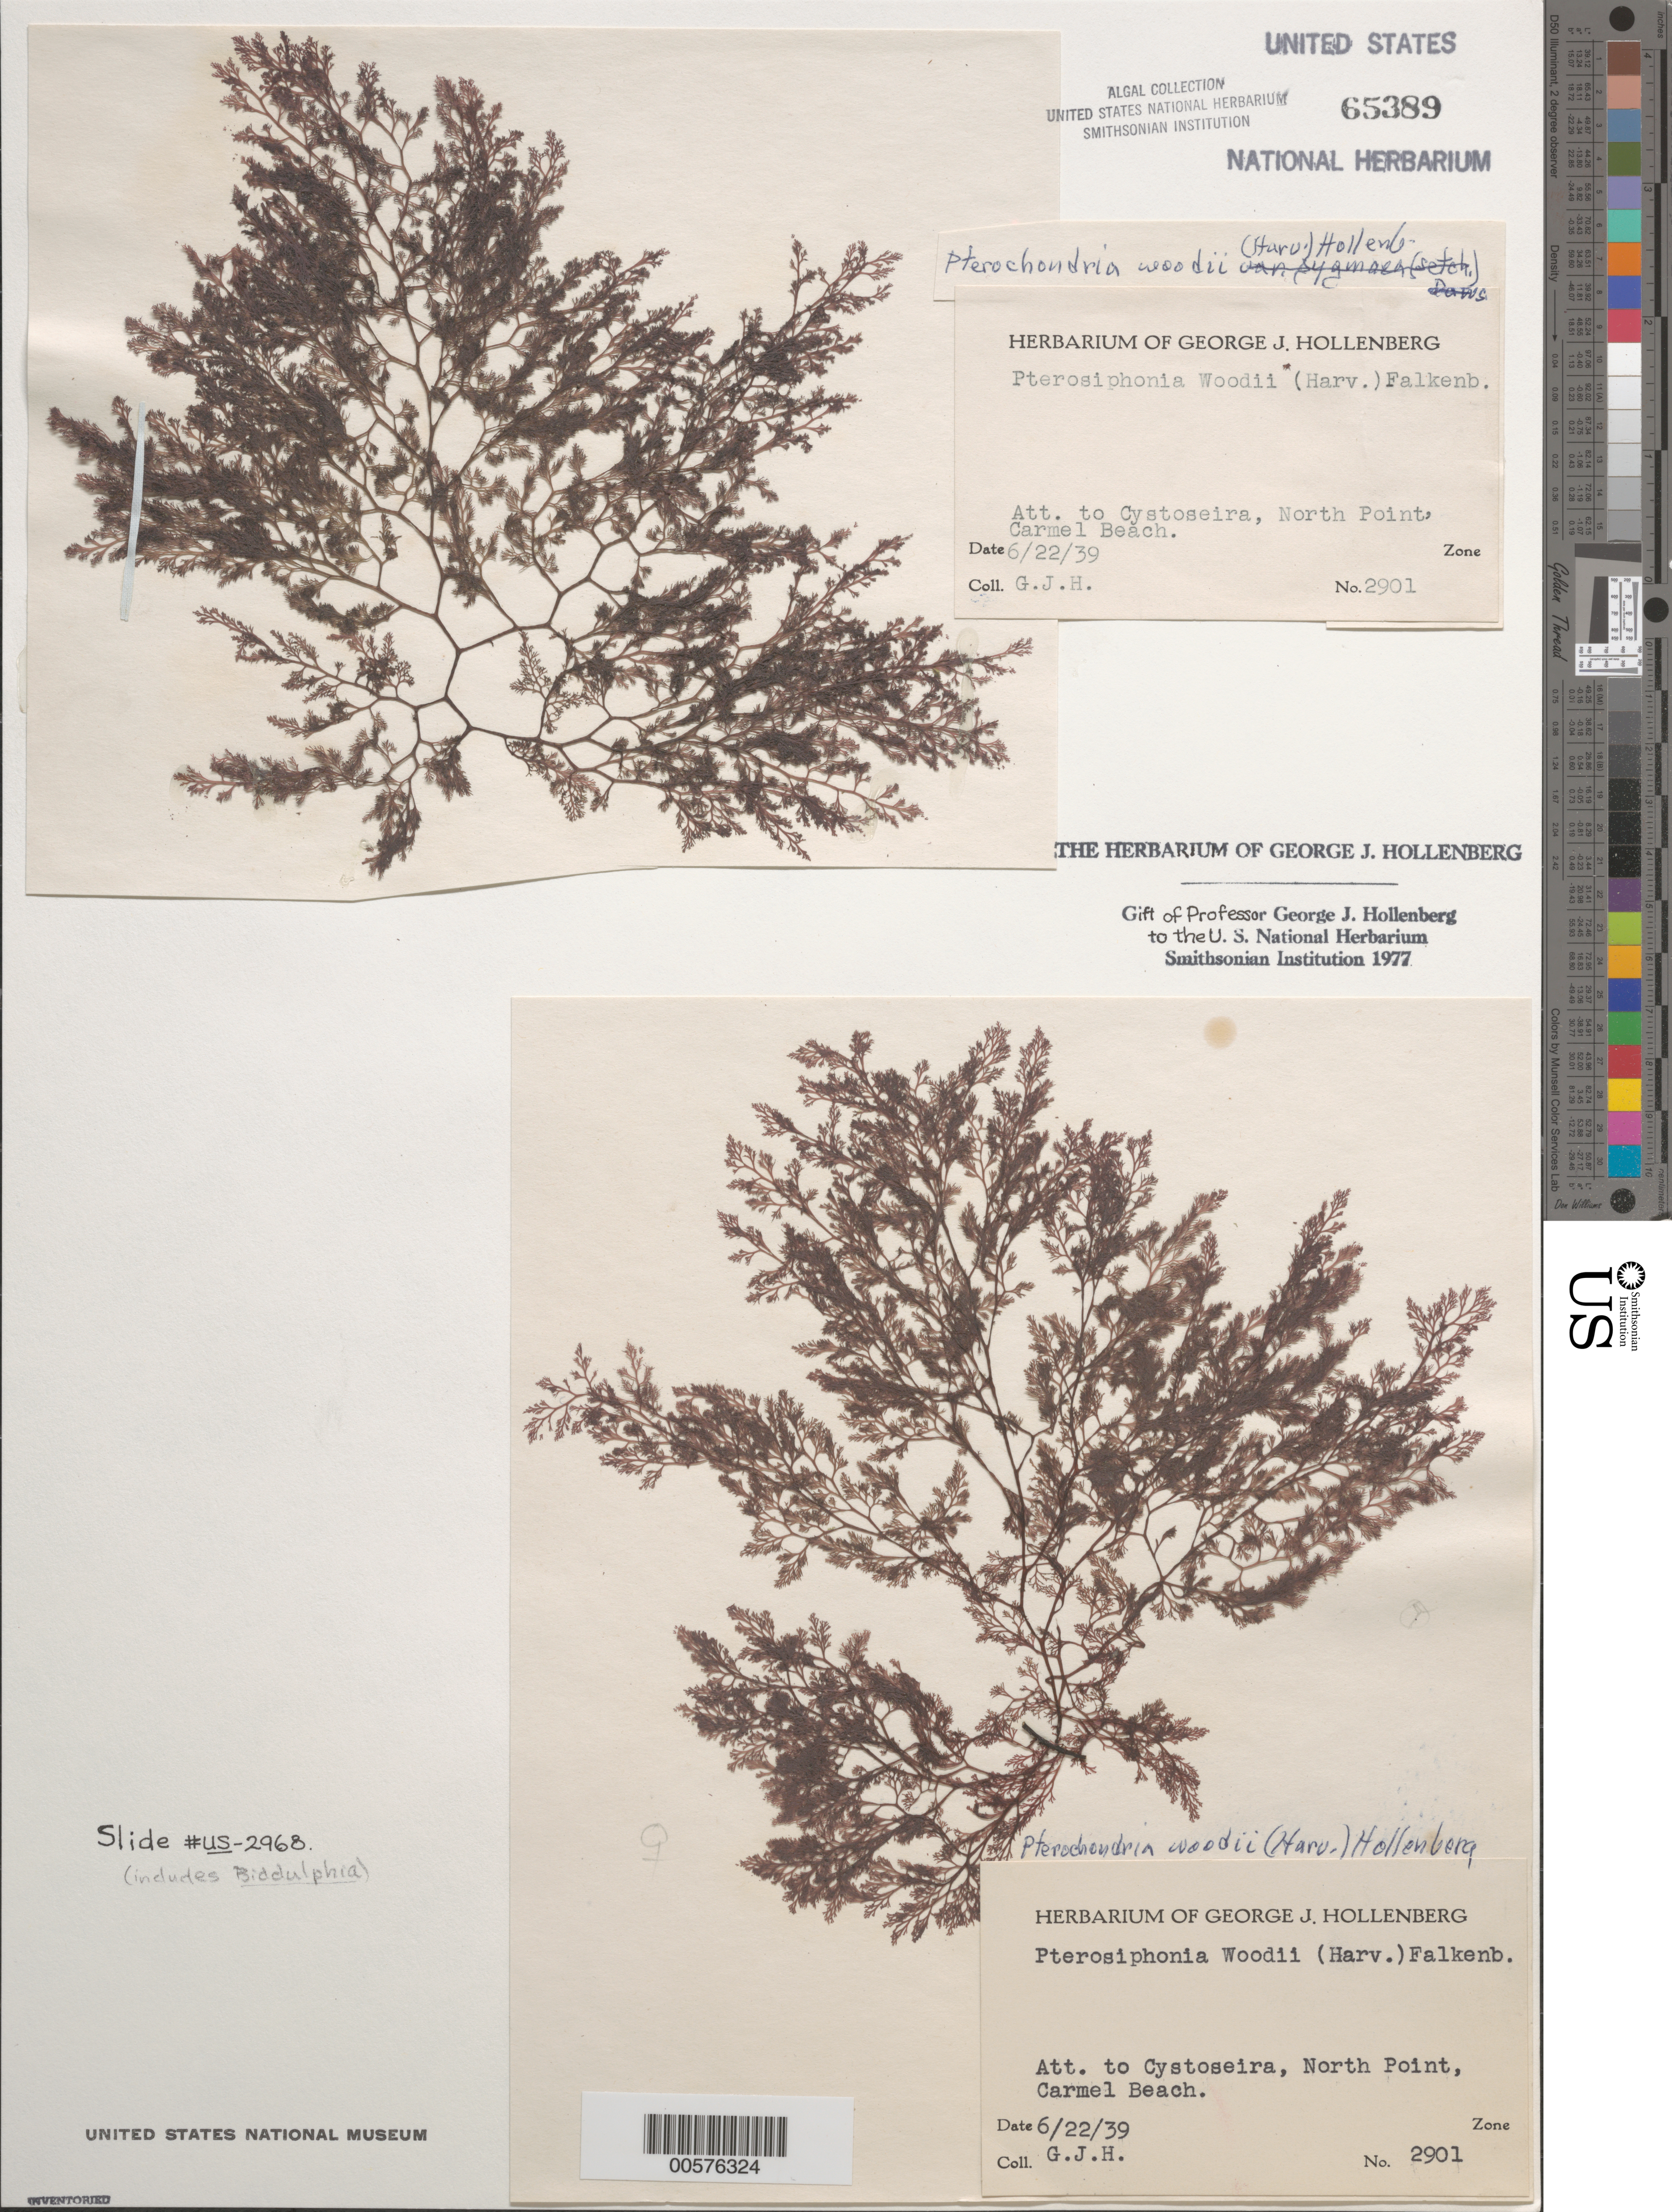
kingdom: Plantae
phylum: Rhodophyta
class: Florideophyceae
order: Ceramiales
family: Rhodomelaceae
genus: Pterochondria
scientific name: Pterochondria woodii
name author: (Harv.) Hollenb.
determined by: Hollenberg, George J.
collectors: G. Hollenberg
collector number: GJH 2901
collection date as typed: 22 Jun 1939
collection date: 1939-06-22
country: United States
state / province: California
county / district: Monterey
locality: North Point, Carmel Beach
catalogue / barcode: US 65389